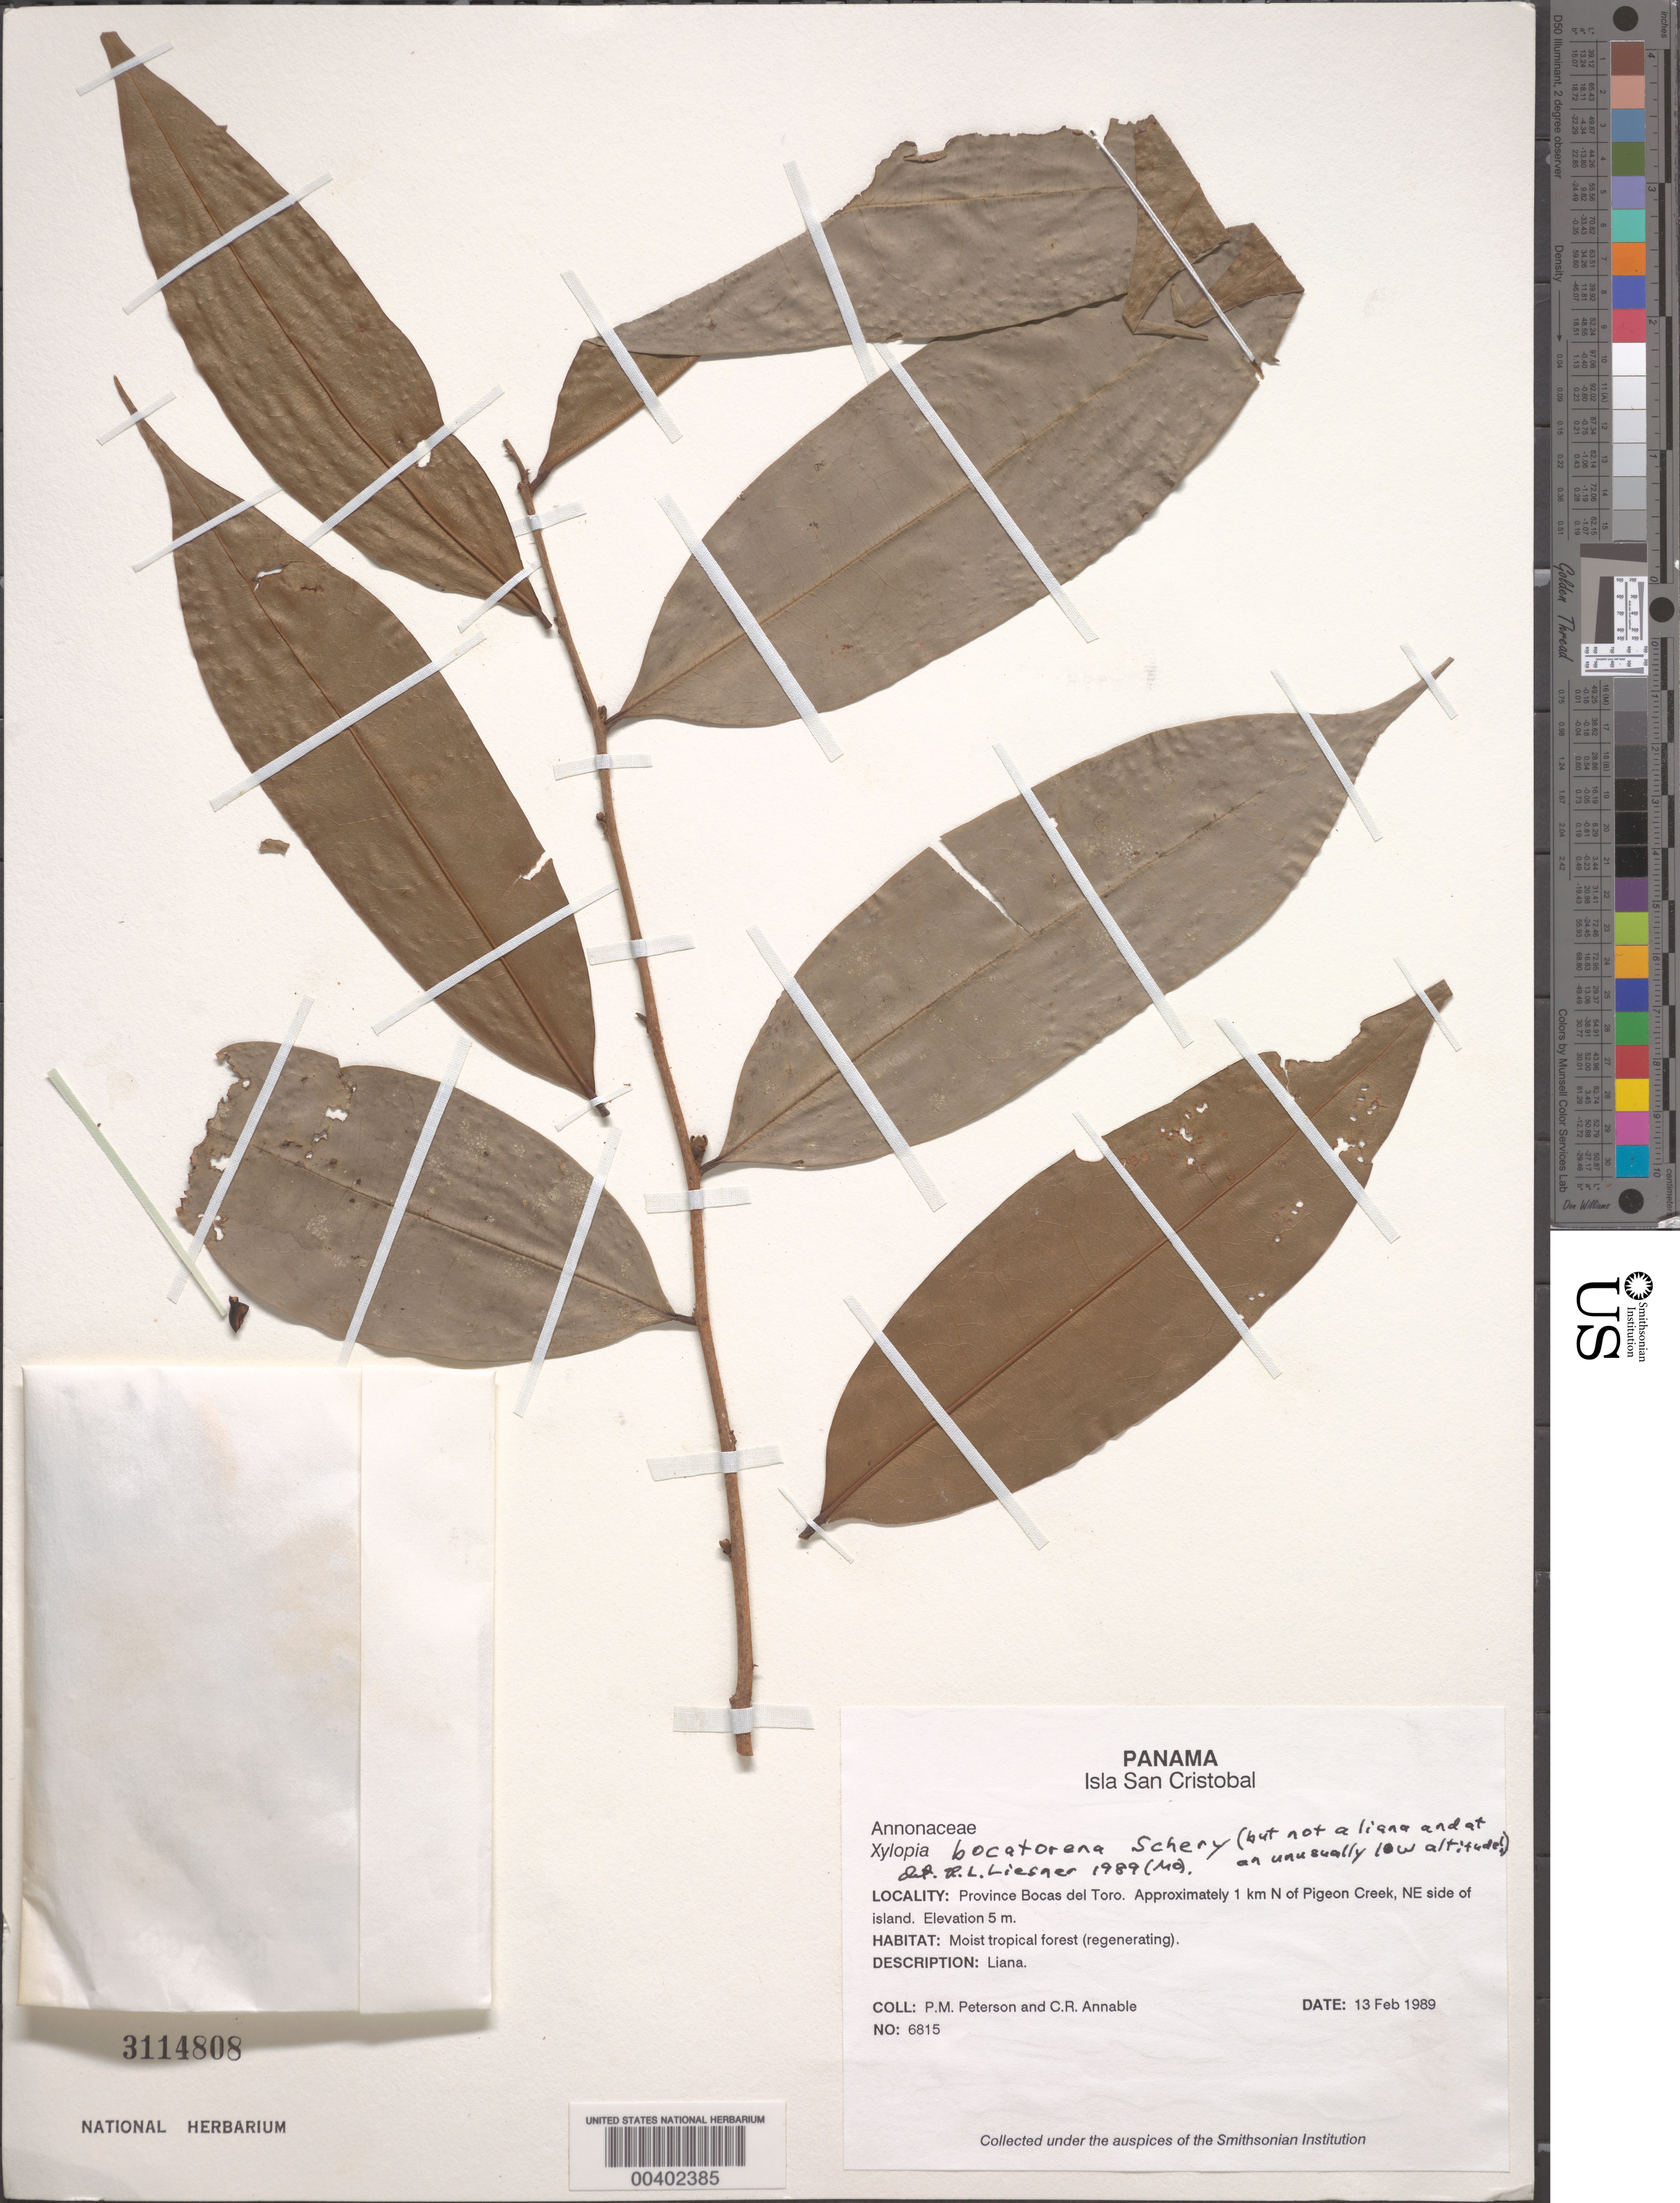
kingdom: Plantae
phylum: Tracheophyta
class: Magnoliopsida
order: Magnoliales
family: Annonaceae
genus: Xylopia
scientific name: Xylopia bocatorena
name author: Schery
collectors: P. M. Peterson & C. R. Annable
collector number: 06815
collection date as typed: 13 Feb 1989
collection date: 1989-02-13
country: Panama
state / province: Bocas del Toro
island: San Cristóbal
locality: Isla San Cristobal, approximately 1 km N of Pigeon Creek, NEside of Island.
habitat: Moist tropical forest (regenerating).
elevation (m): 5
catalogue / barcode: US 3114808